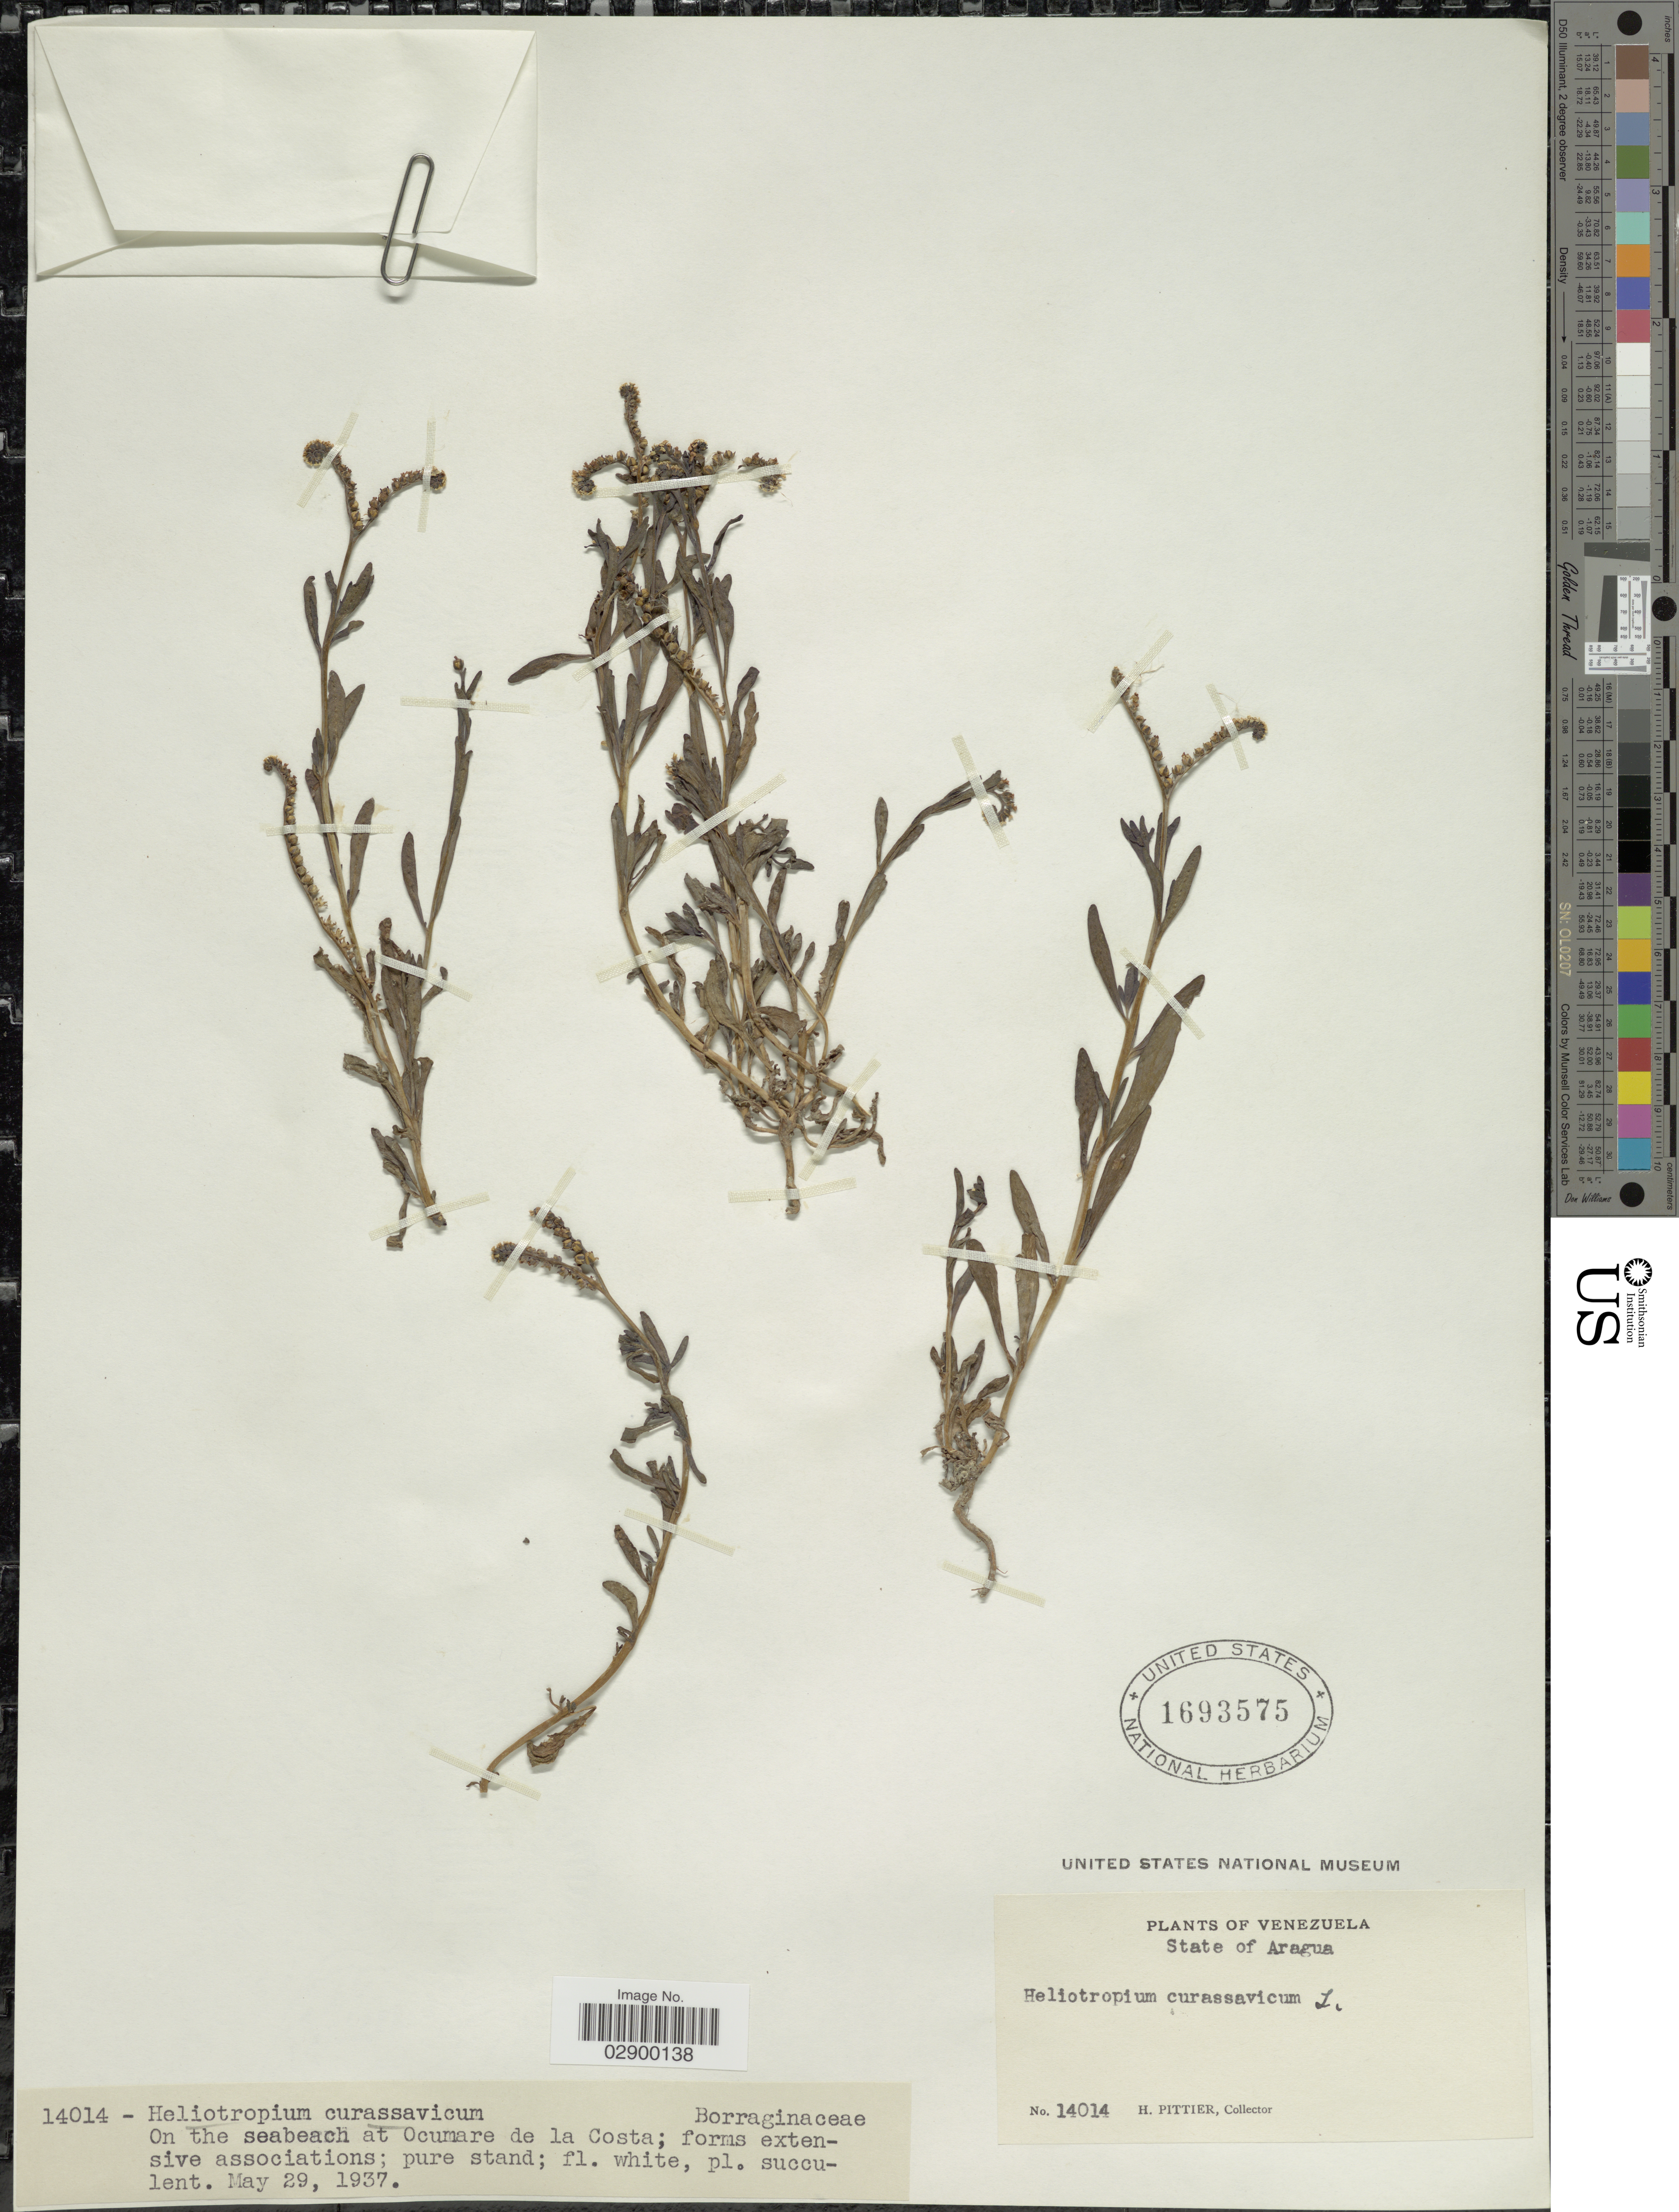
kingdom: Plantae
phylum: Tracheophyta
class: Magnoliopsida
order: Boraginales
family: Heliotropiaceae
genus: Heliotropium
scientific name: Heliotropium curassavicum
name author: L.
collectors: H. F. Pittier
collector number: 14014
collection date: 1937-05-29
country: Venezuela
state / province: Aragua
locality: On the seabeach at Ocumare de la Costa.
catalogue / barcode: US 1693575